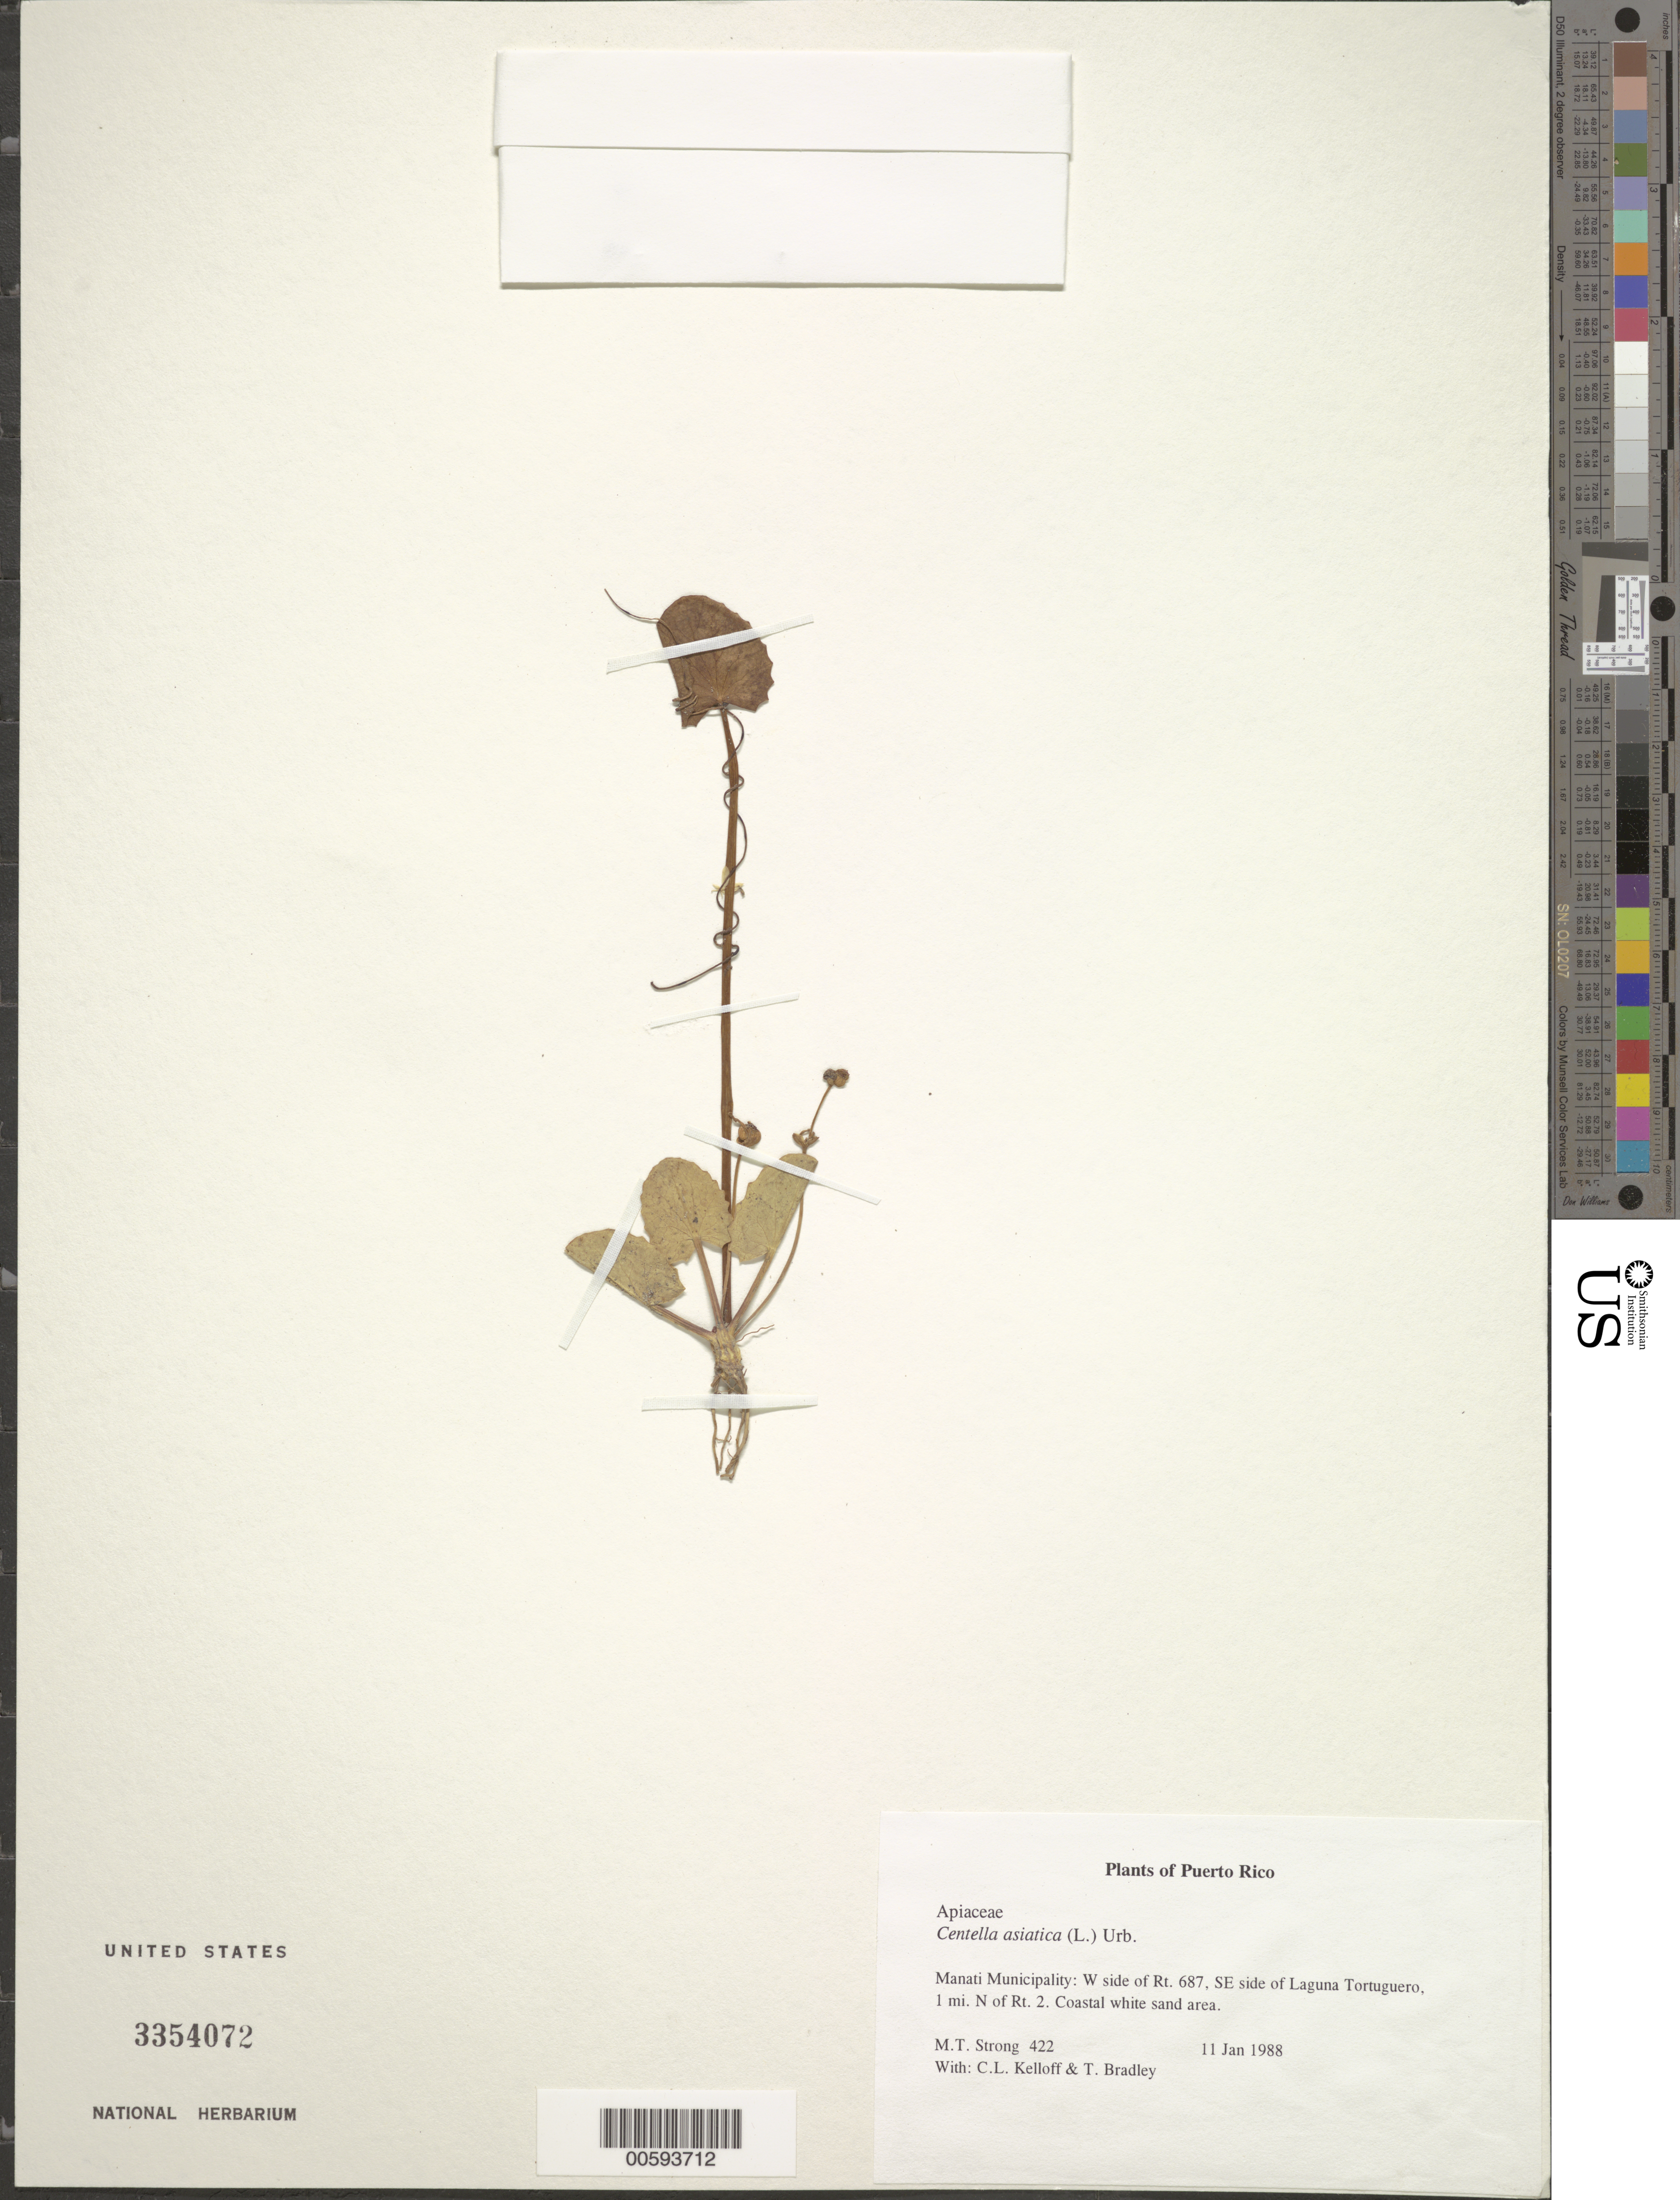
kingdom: Plantae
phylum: Tracheophyta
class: Magnoliopsida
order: Apiales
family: Apiaceae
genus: Centella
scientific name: Centella asiatica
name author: (L.) Urb.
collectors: M. T. Strong, C. L. Kelloff & T. Bradley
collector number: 422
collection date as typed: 11 Jan 1988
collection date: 1988-01-11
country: Puerto Rico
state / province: Manatí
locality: Manati Municipality: W side of Rt. 687, SE side of Laguna Tortuguero, 1 mi. N of Rt. 2.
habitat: Coastal white sand area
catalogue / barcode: US 3354072